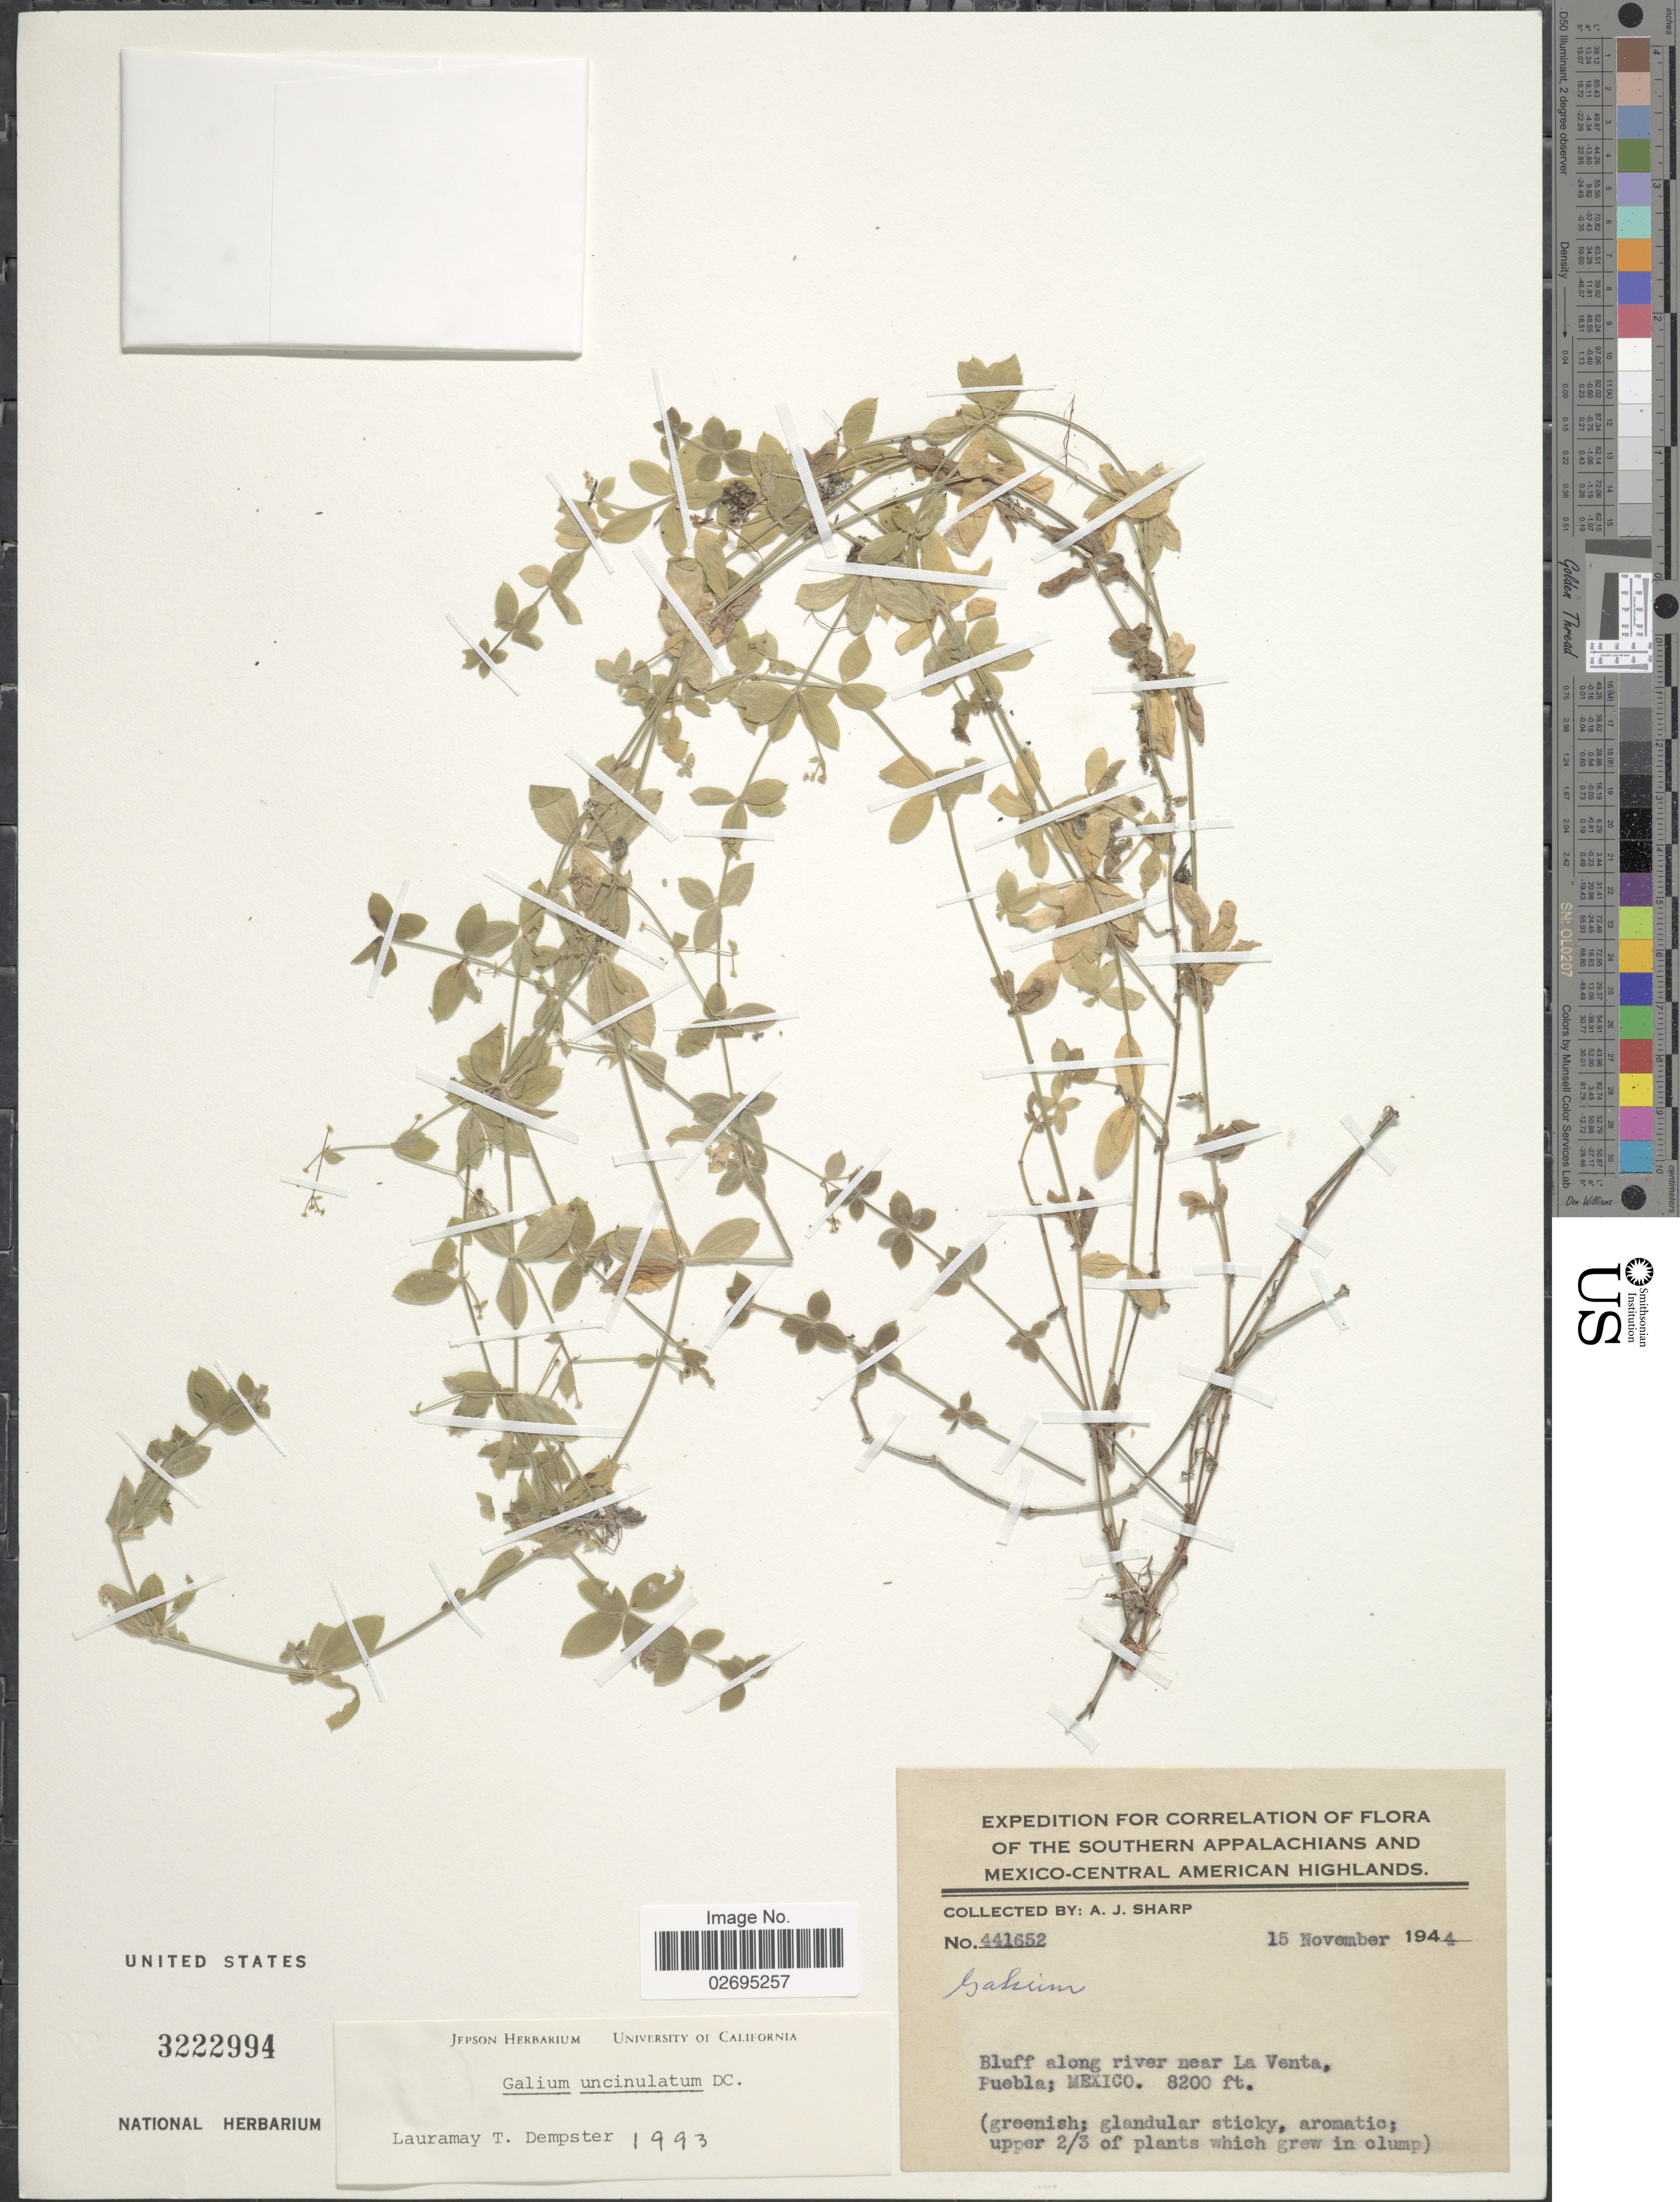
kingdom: Plantae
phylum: Tracheophyta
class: Magnoliopsida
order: Gentianales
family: Rubiaceae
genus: Galium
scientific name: Galium uncinulatum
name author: DC.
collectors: A. J. Sharp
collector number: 441652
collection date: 1944-11-15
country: Mexico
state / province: Puebla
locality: The Southern Appalachians and Mexico Central American Highlands, Bluff along river near La Venta, Puebla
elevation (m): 2499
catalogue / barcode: US 3222994